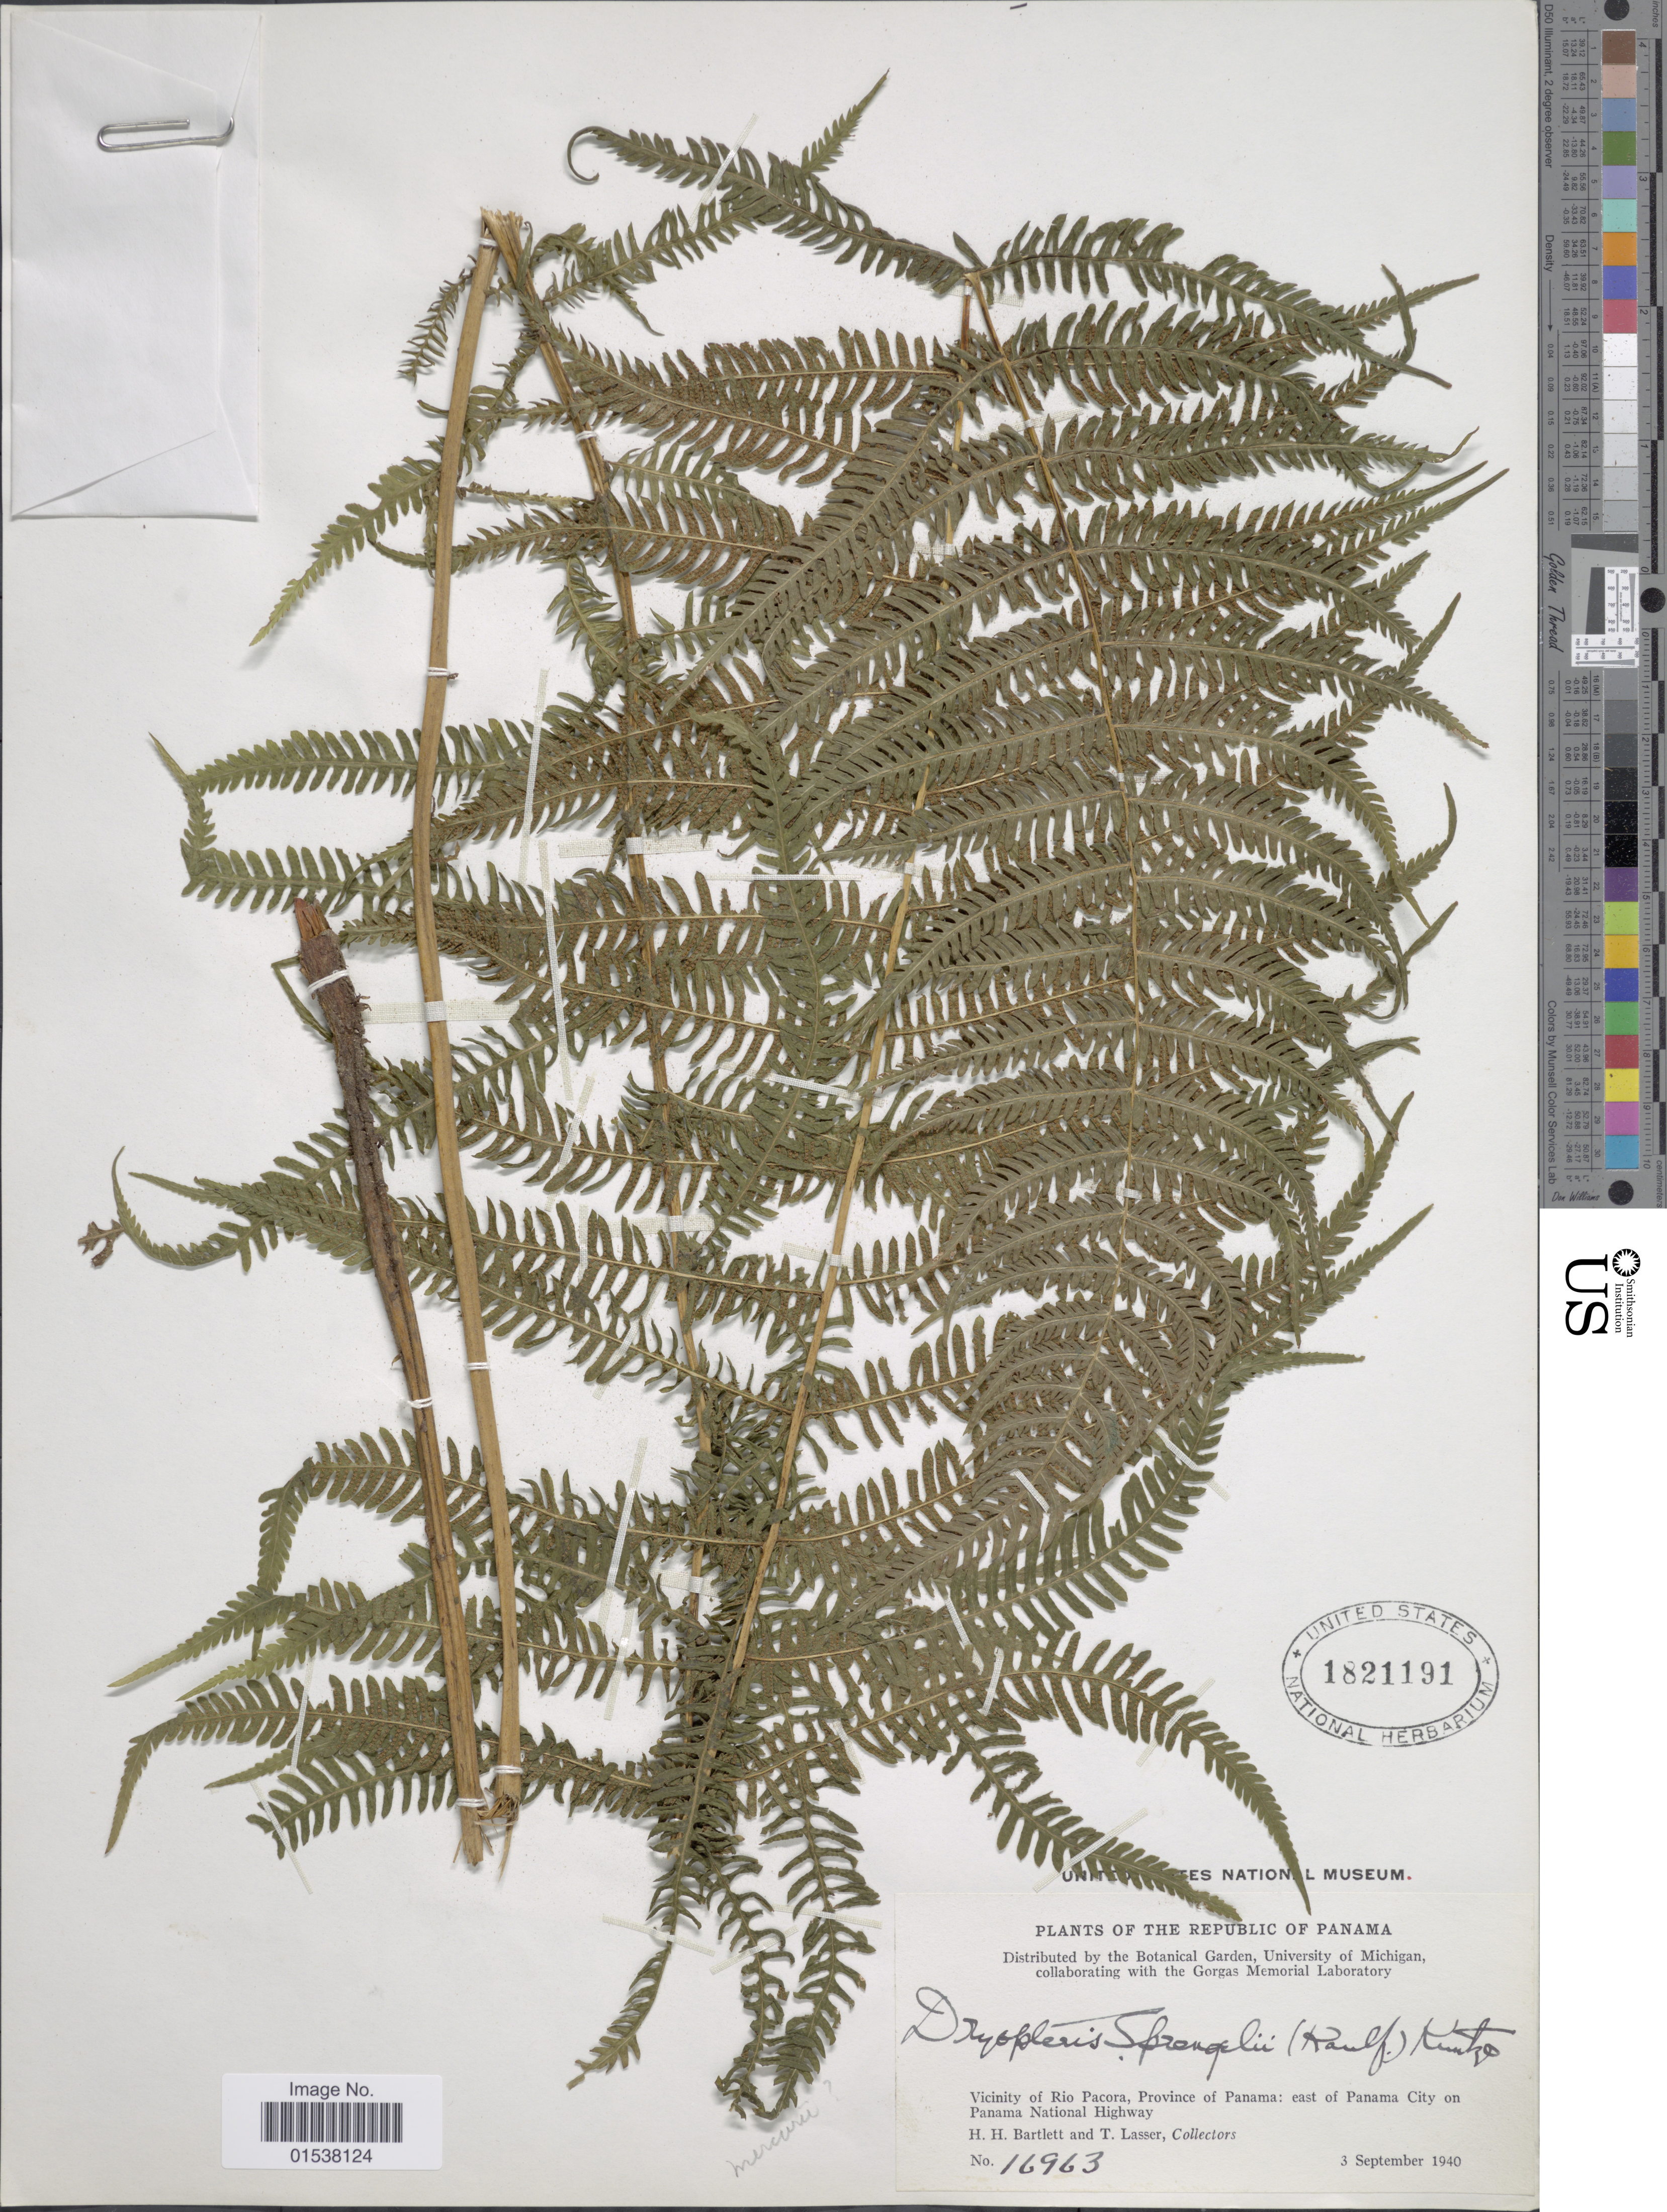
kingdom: Plantae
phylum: Tracheophyta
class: Polypodiopsida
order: Polypodiales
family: Thelypteridaceae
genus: Amauropelta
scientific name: Amauropelta balbisii (Spreng.) comb. nov., ined. 2015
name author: (Spreng.)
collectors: H. H. Bartlett & T. Lasser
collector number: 16963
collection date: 1940-09-03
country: Panama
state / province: Panamá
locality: Republic of Panama, Vicinity of Rio Pacora, Province of Panama, east of Panama City on Panama National Highway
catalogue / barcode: US 1821191